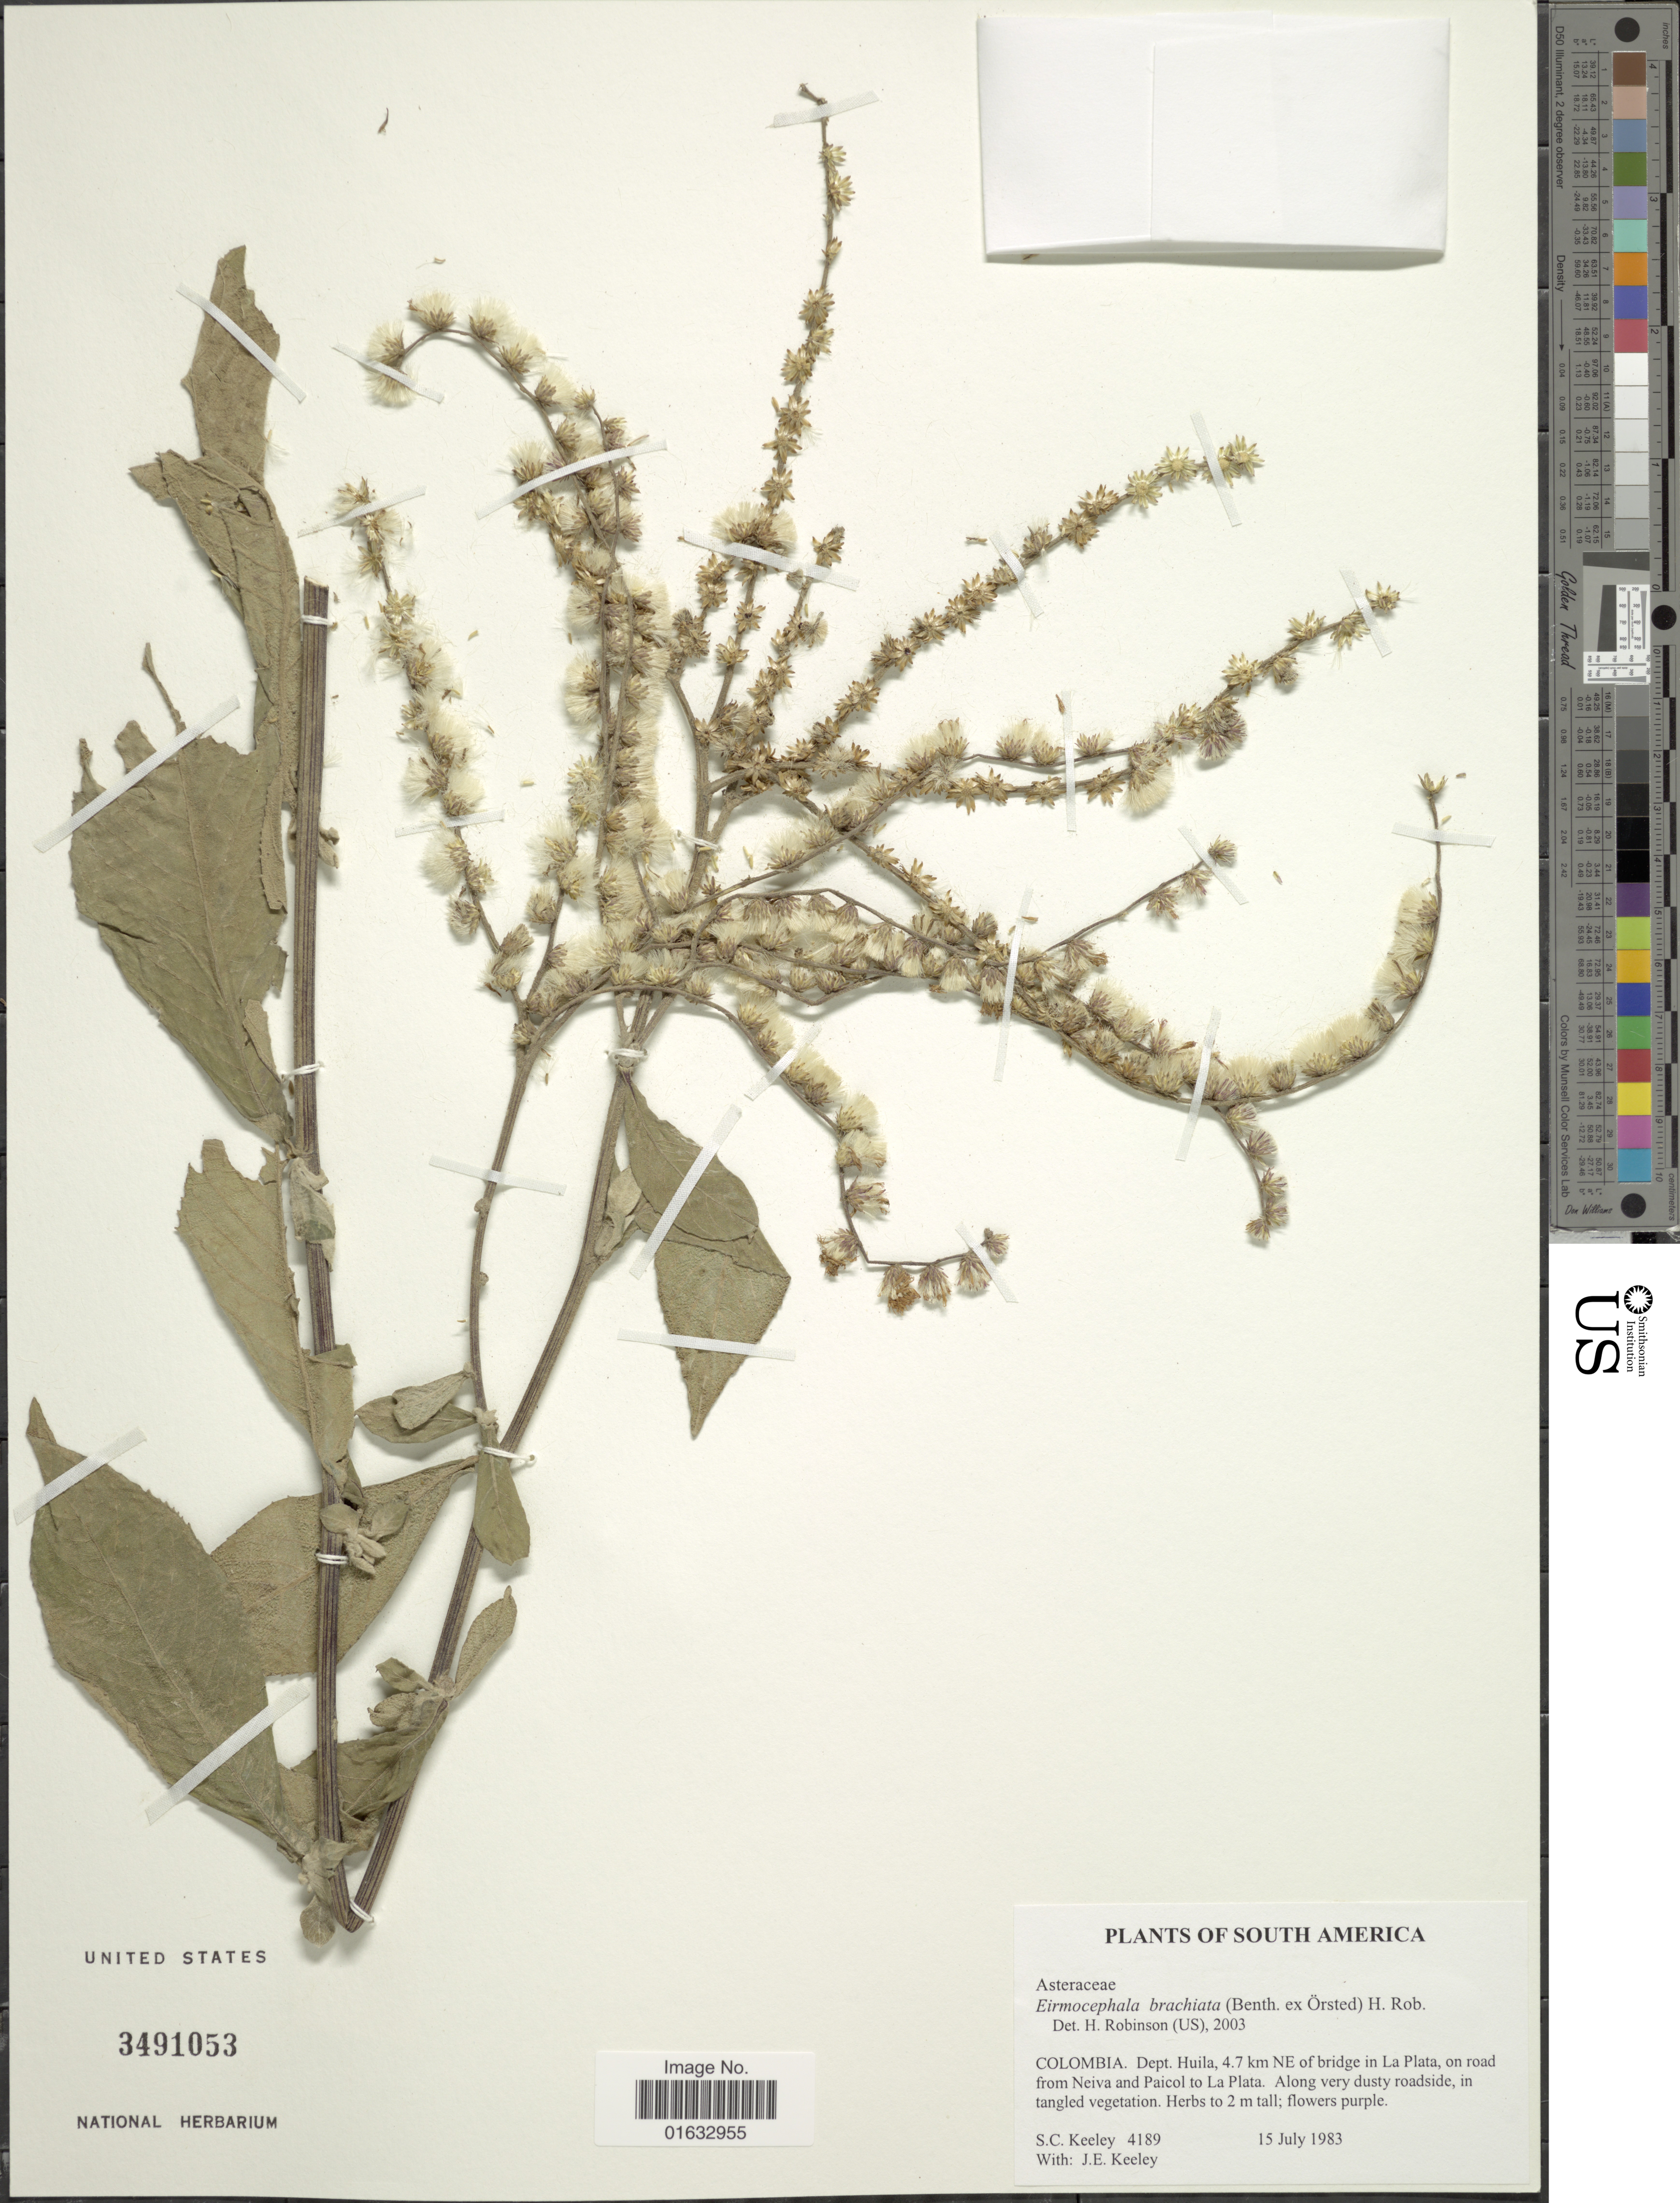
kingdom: Plantae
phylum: Tracheophyta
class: Magnoliopsida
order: Asterales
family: Asteraceae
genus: Eirmocephala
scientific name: Eirmocephala brachiata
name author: (Benth.) H. Rob.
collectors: S. C. Keeley & J. E. Keeley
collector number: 4189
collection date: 1983-07-15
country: Colombia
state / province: Huila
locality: South America, Colombia. Dept. Huila, 4.7 km NE of bridge in La Plata, on road from Neiva and Paicol to La Plata.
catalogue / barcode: US 3491053